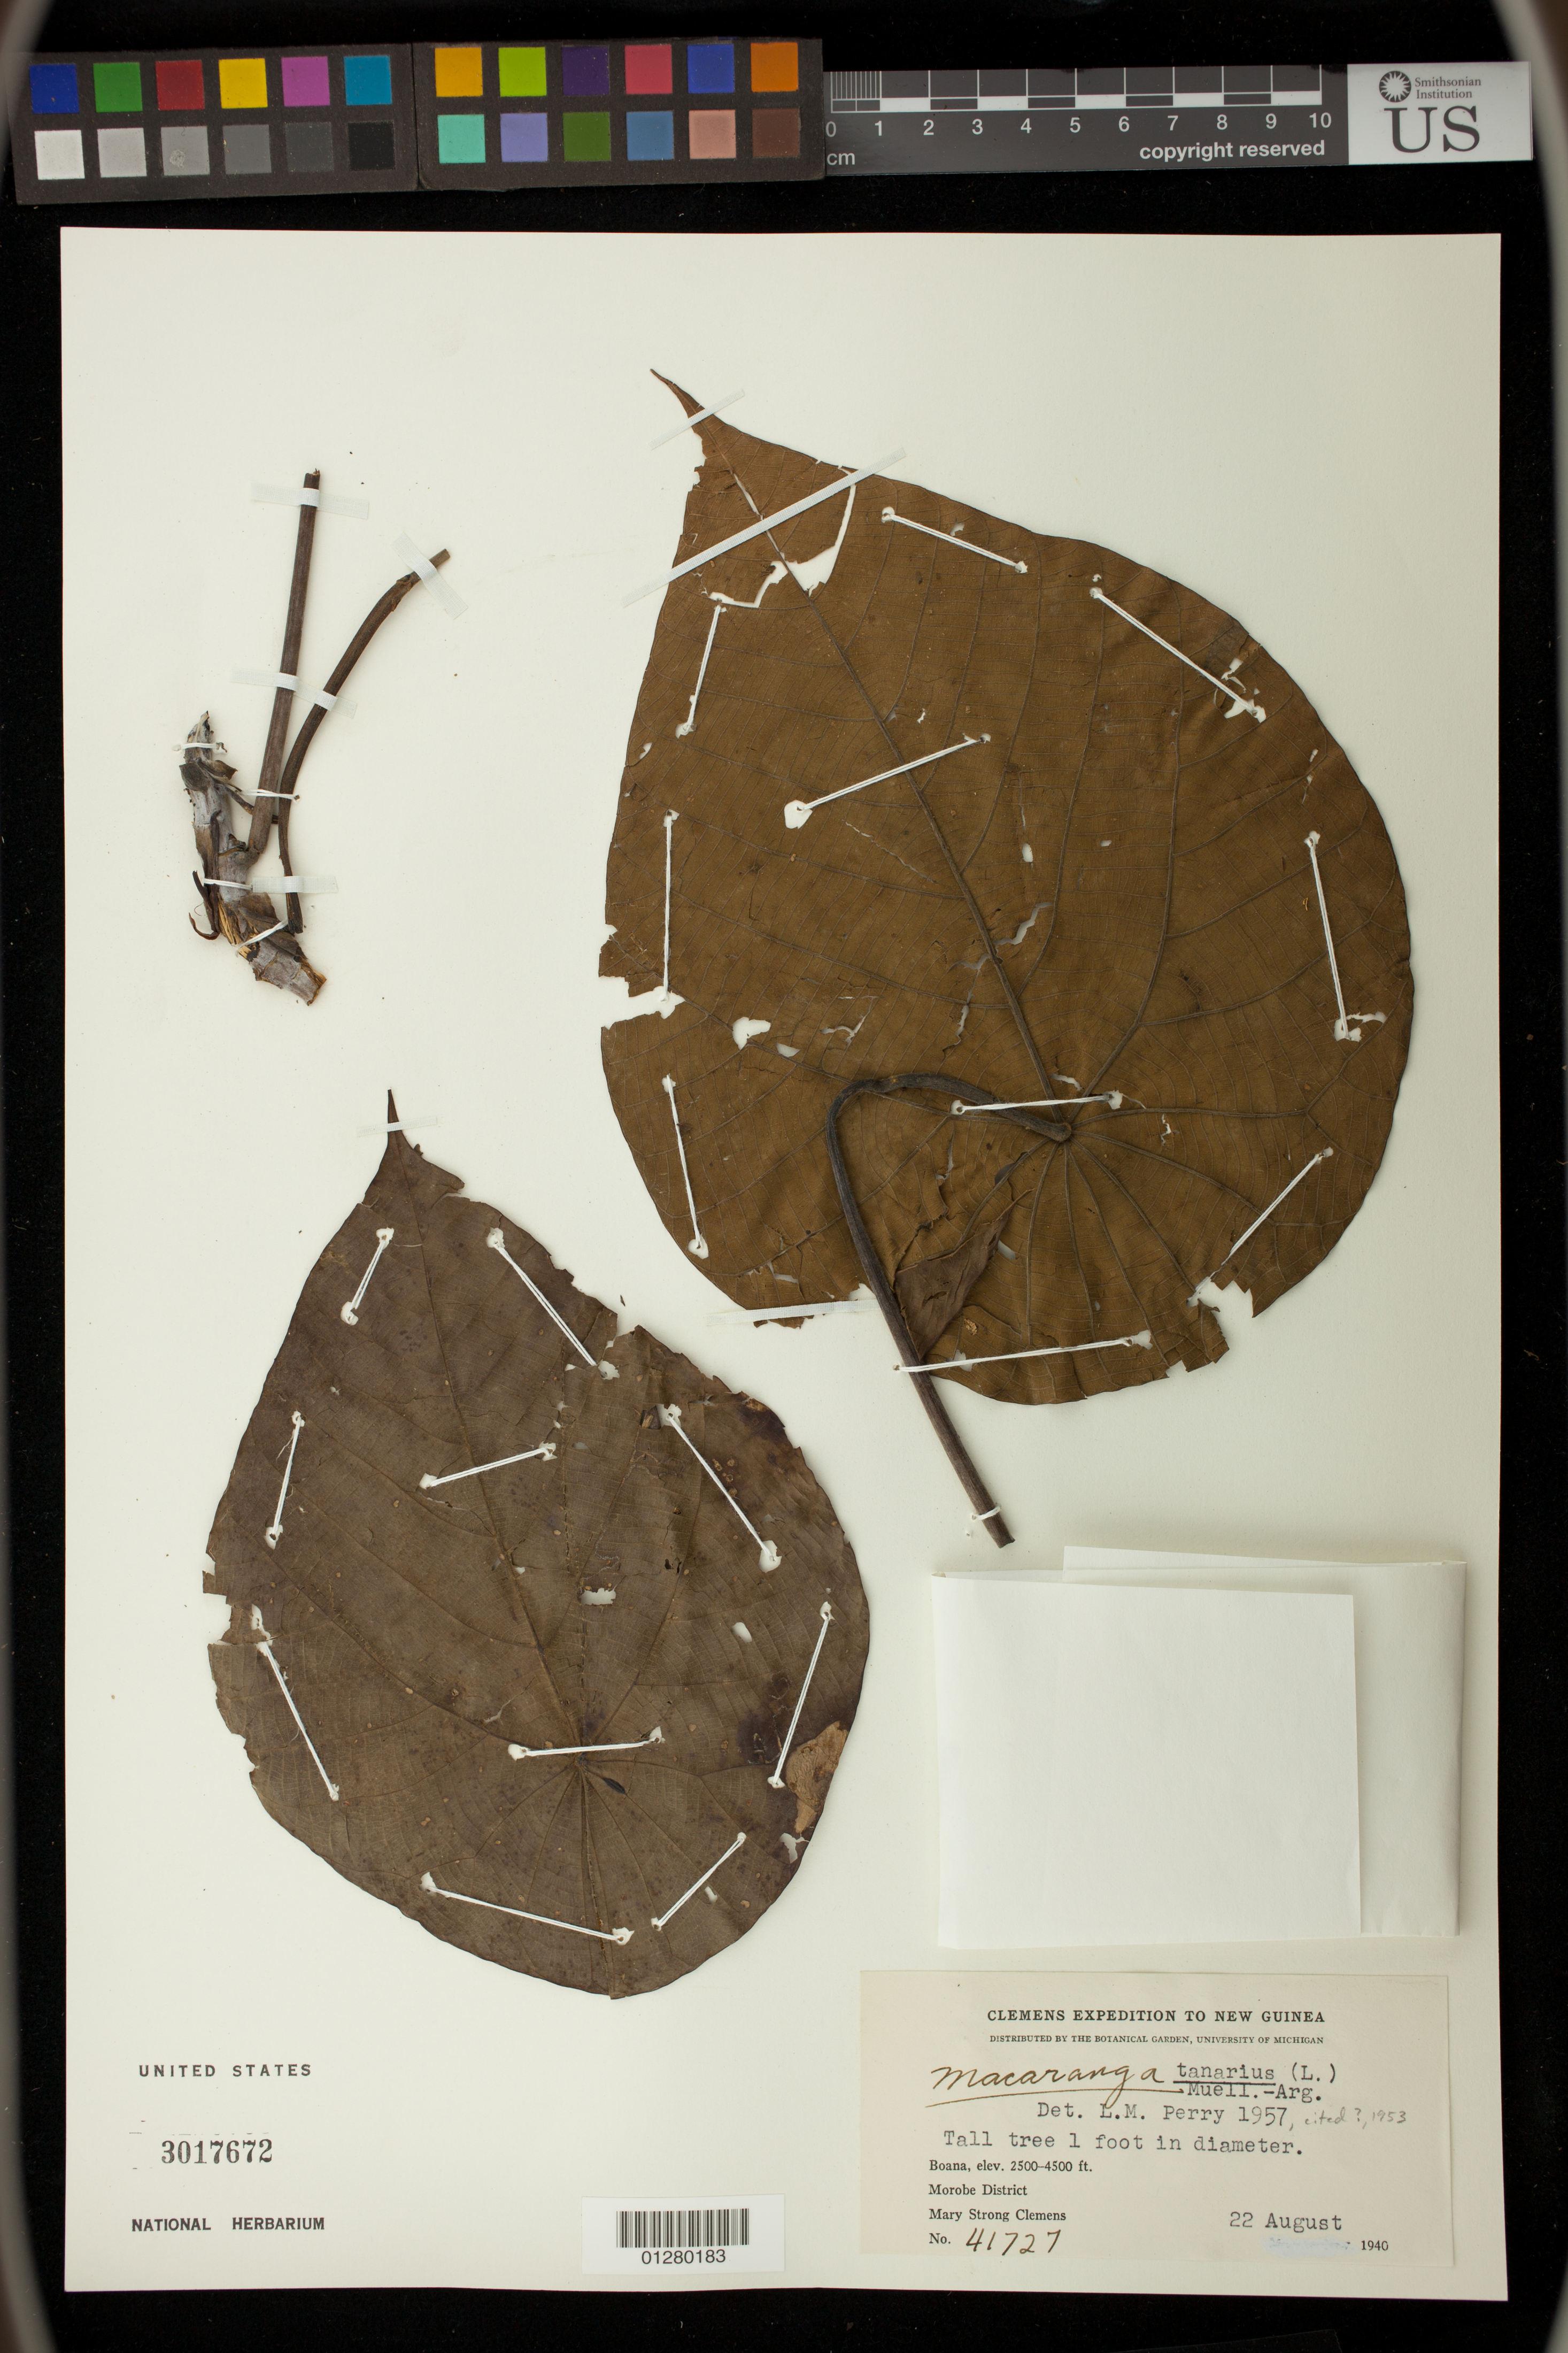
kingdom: Plantae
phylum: Tracheophyta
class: Magnoliopsida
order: Malpighiales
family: Euphorbiaceae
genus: Macaranga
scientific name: Macaranga tanarius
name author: (L.) Müll. Arg.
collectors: M. S. Clemens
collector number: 41727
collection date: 1940-08-22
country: Papua New Guinea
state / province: Morobe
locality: Boana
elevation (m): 762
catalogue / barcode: US 3017672